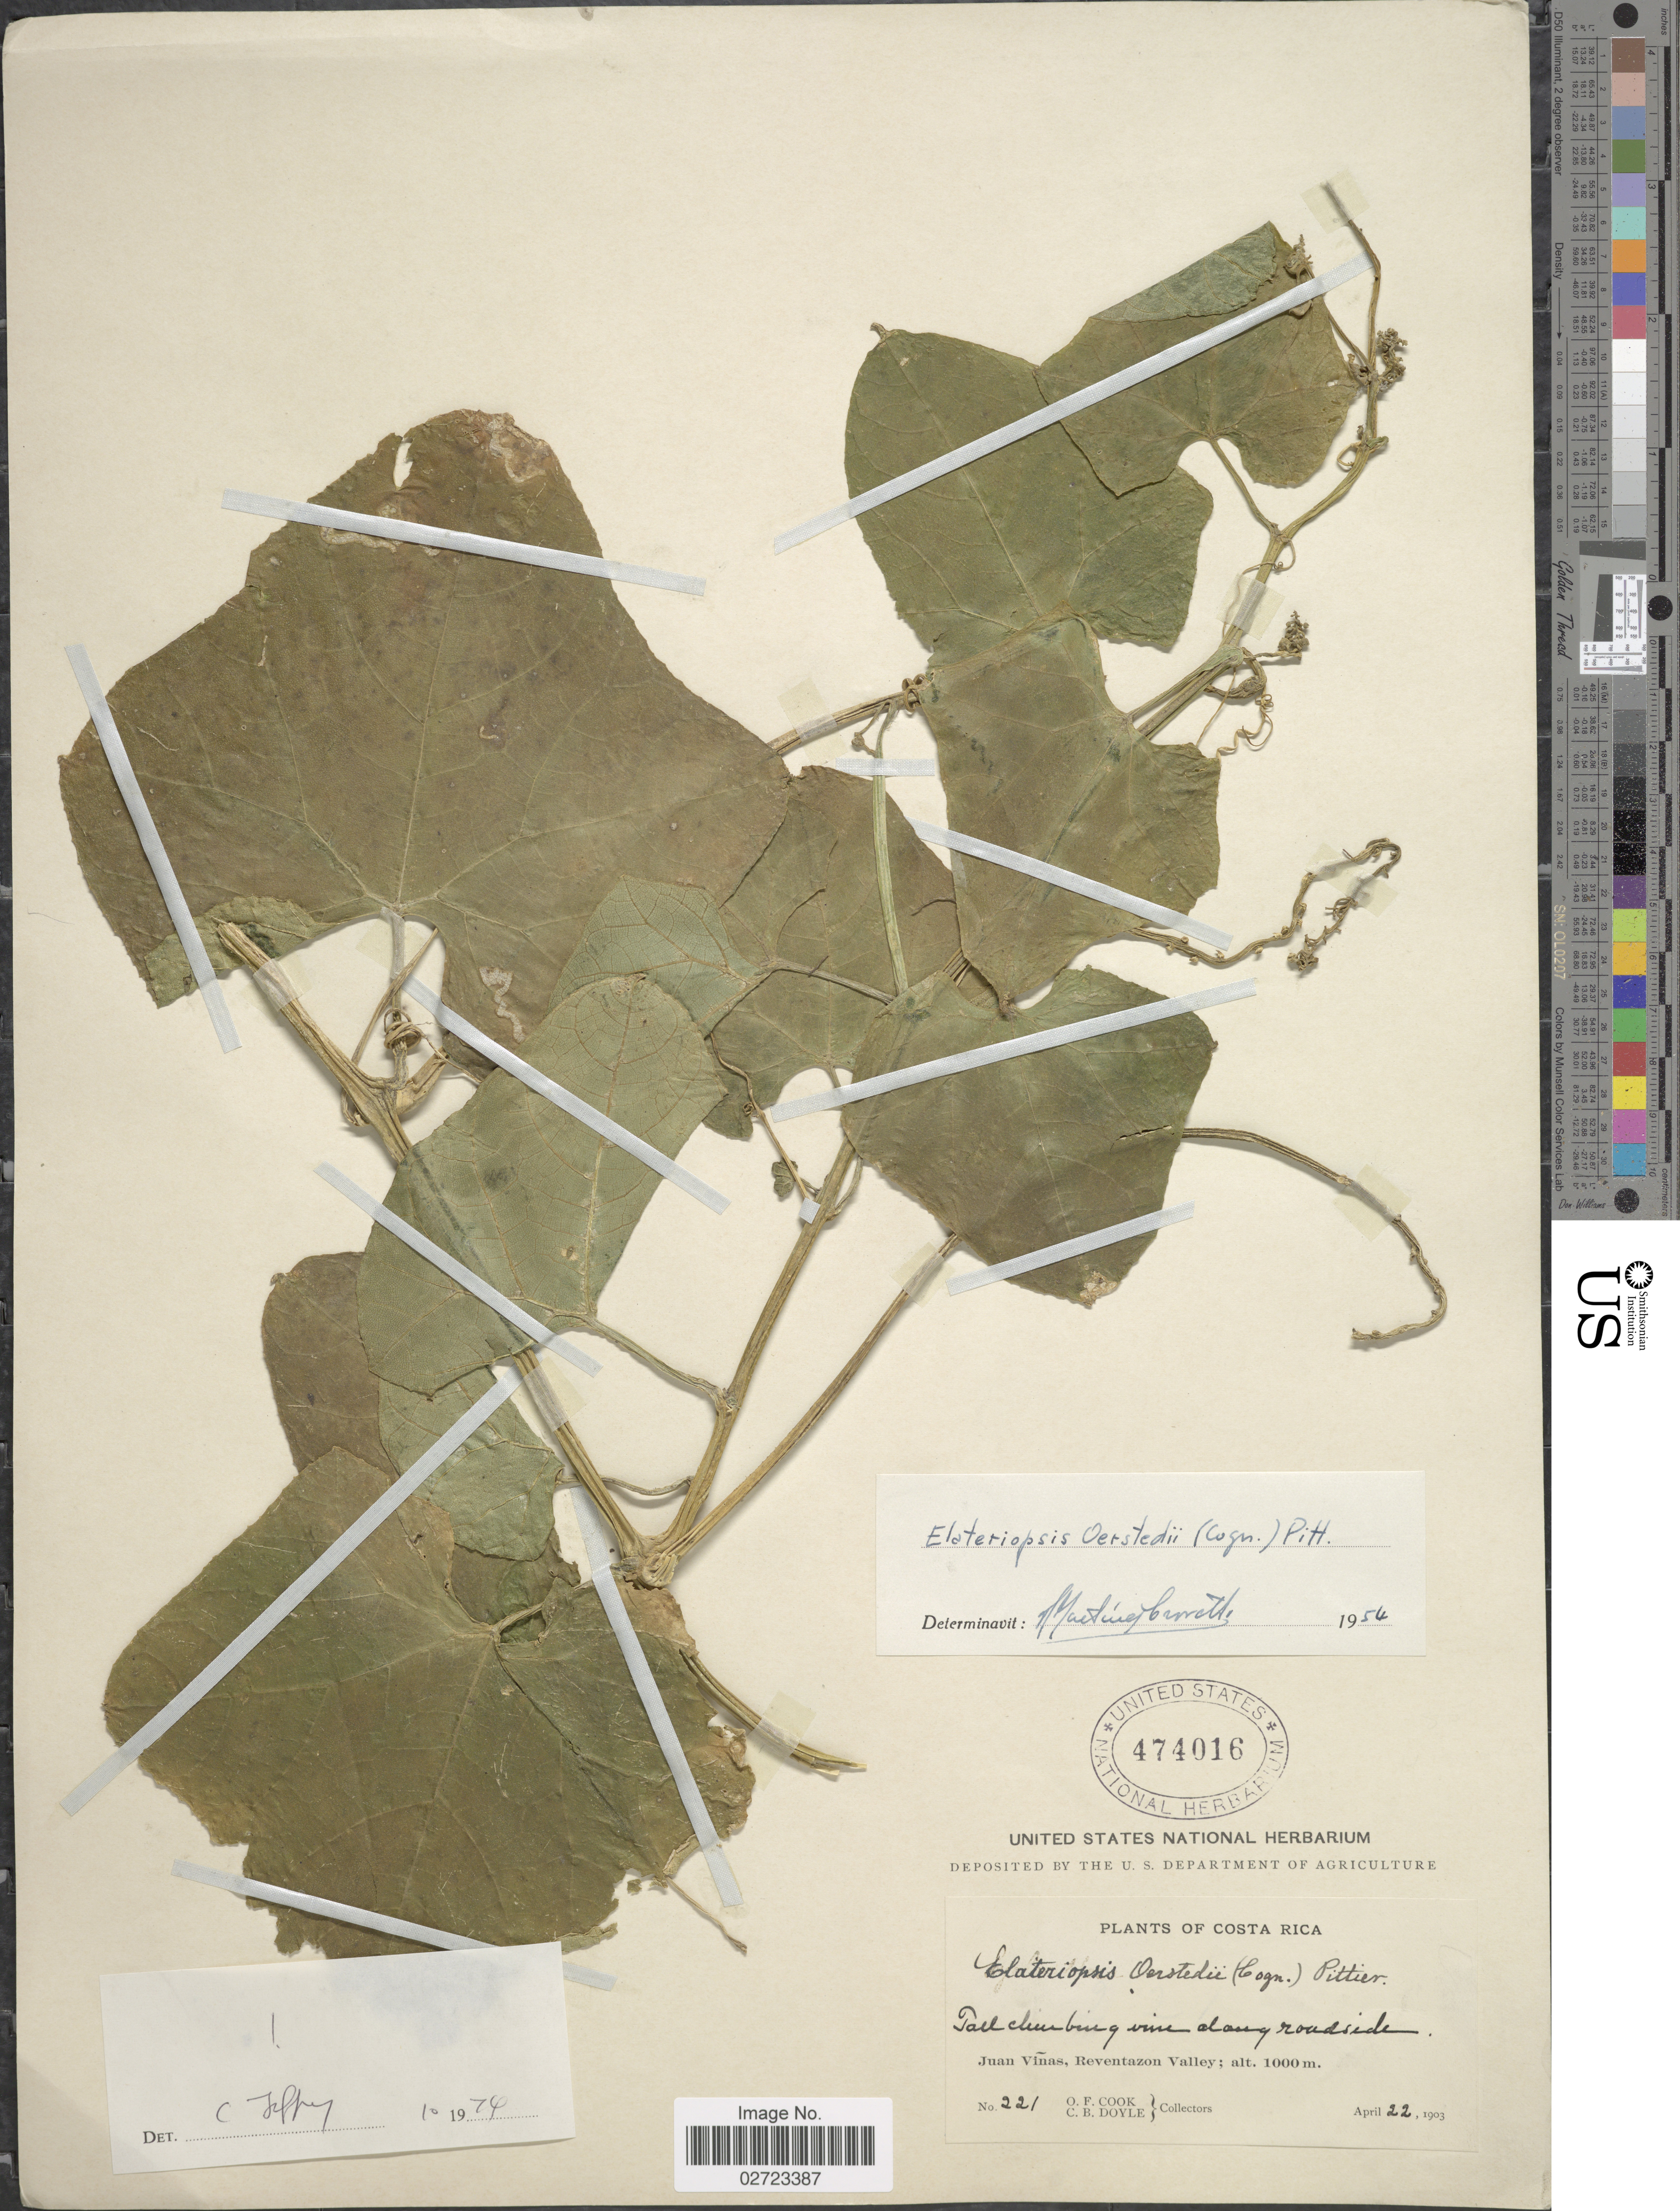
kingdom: Plantae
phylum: Tracheophyta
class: Magnoliopsida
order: Cucurbitales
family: Cucurbitaceae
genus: Hanburia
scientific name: Hanburia oerstedii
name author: (Cogn.) H. Schaef. & S.S. Renner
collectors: O. F. Cook & C. Doyle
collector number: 221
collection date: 1903-04-22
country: Costa Rica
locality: Along roadside, Juan Vinas, Reventazon Valley.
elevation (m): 1000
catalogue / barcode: US 474016